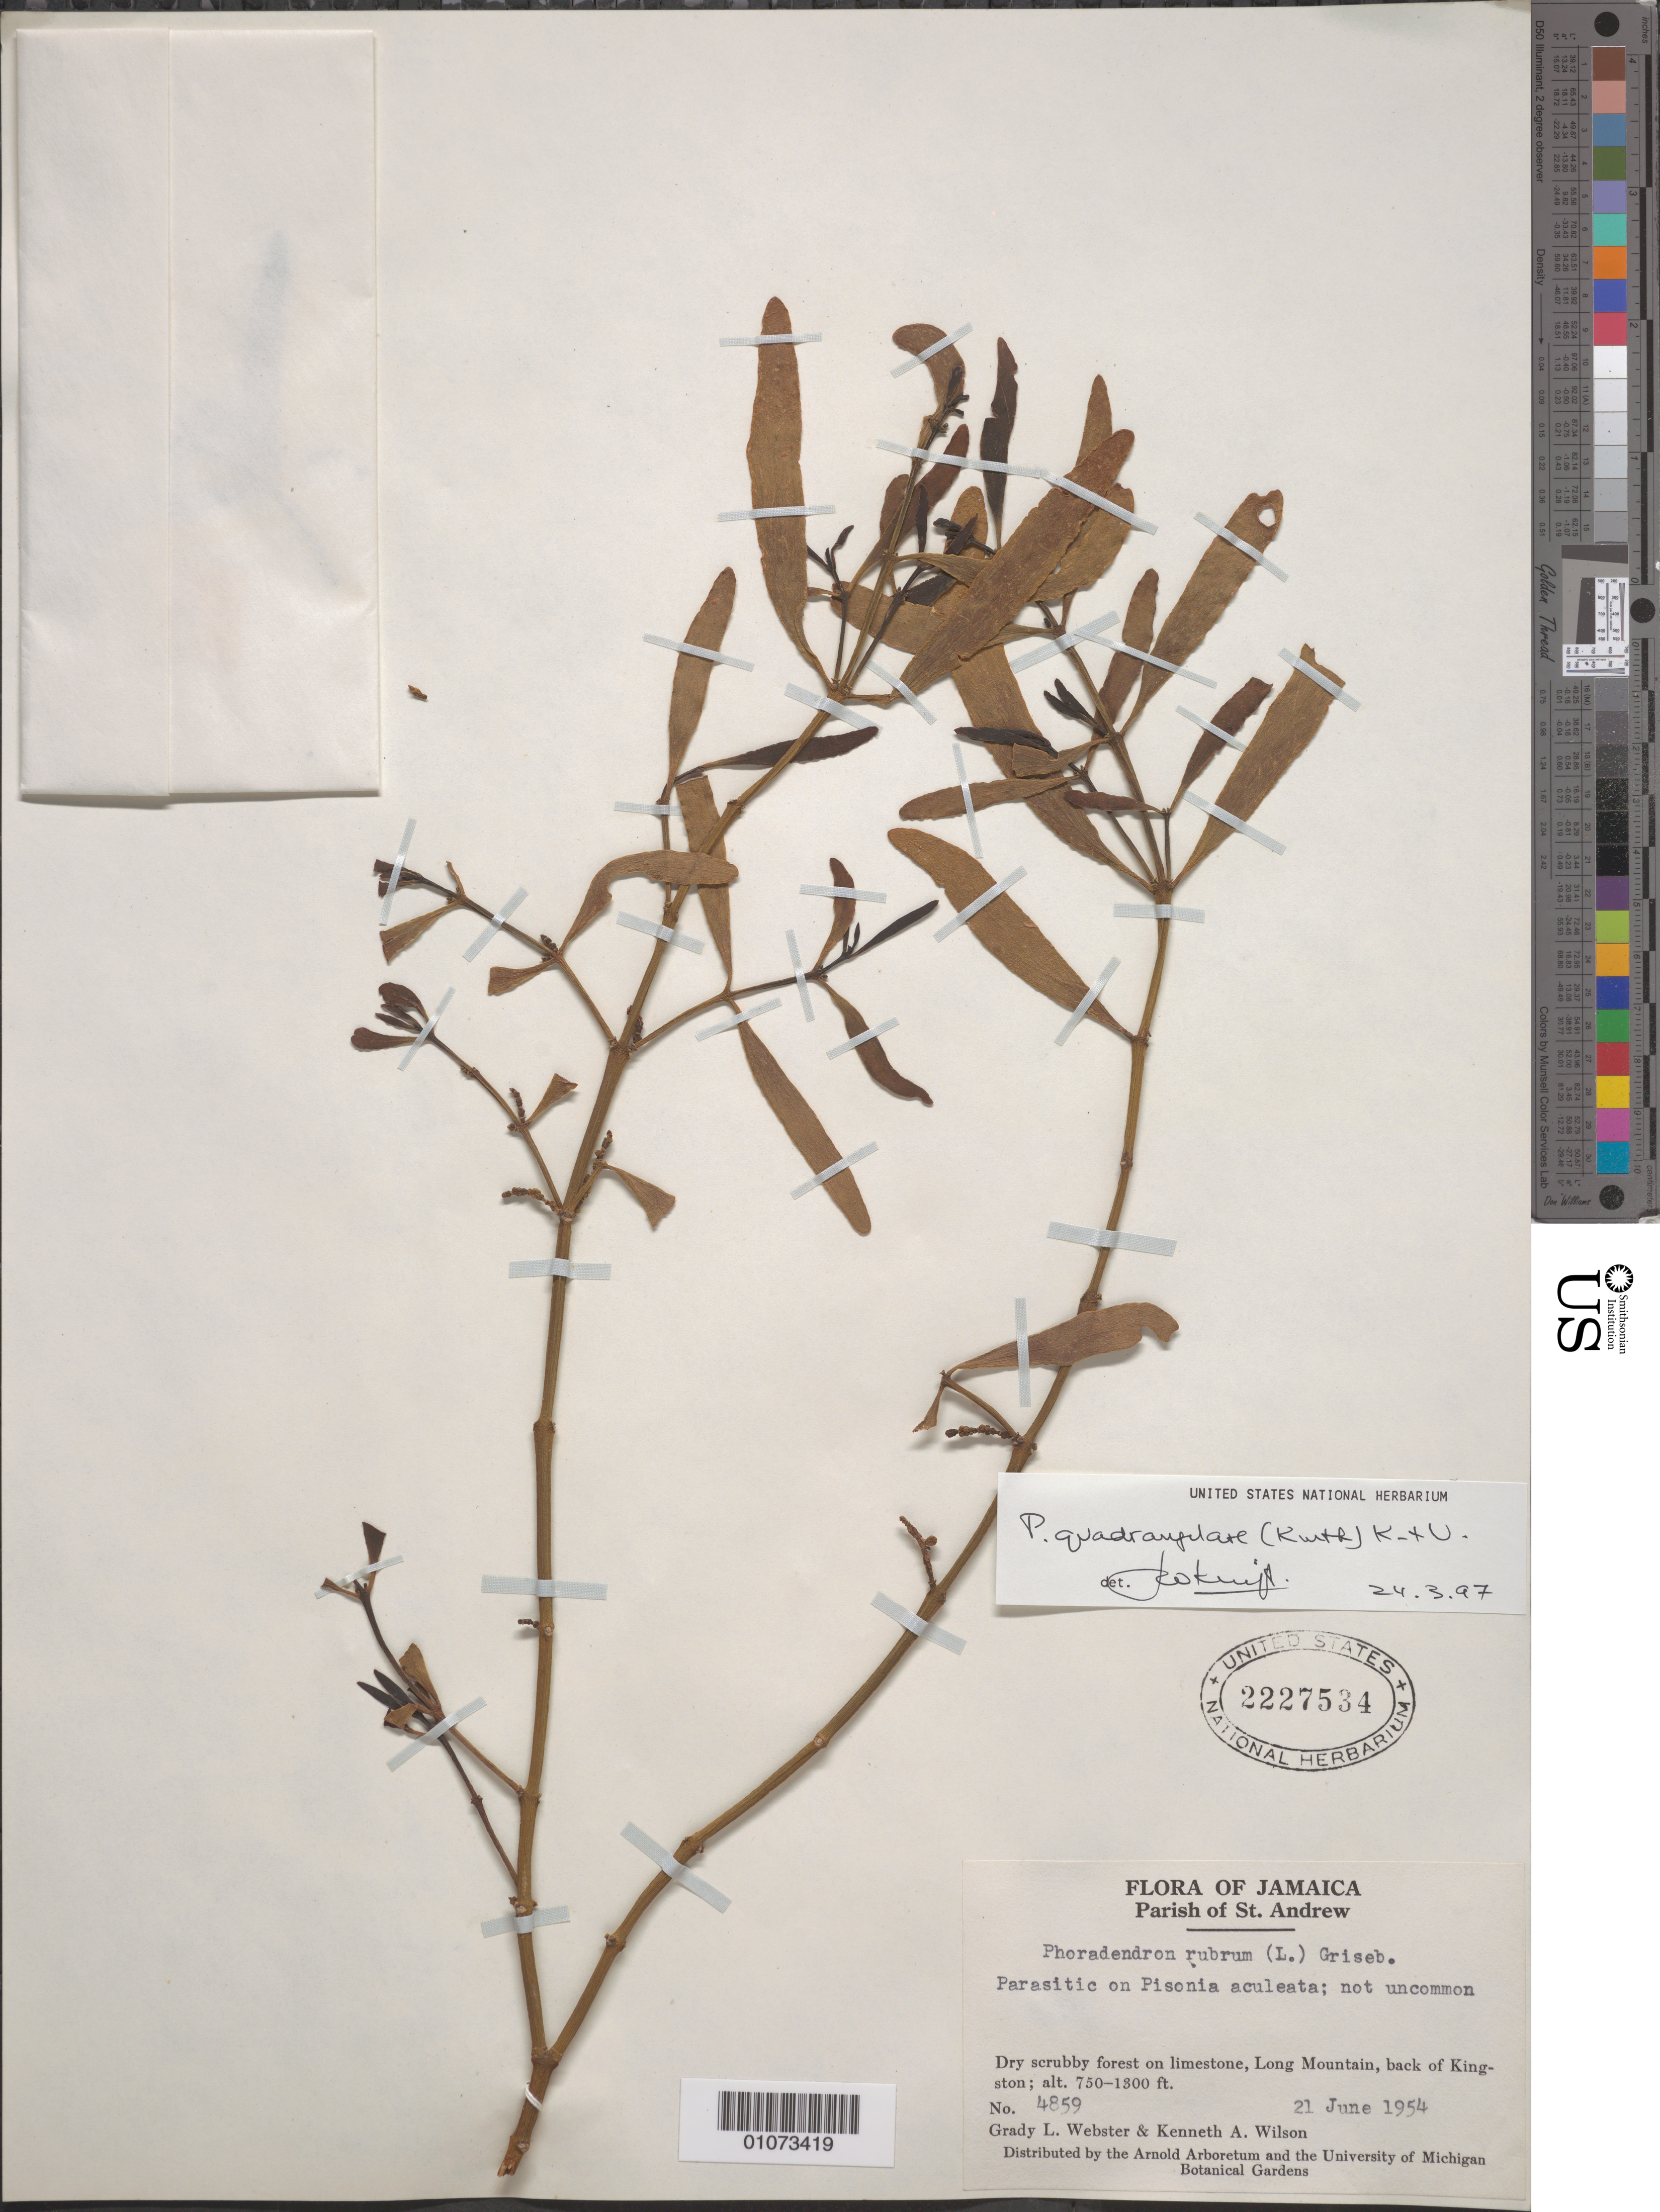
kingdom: Plantae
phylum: Tracheophyta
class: Magnoliopsida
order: Santalales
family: Viscaceae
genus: Phoradendron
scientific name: Phoradendron quadrangulare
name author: (Kunth) Griseb.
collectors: G. L. Webster & K. A. Wilson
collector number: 4859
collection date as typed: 21 Jun 1954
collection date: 1954-06-21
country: Jamaica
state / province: Saint Andrew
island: Jamaica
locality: Back of Kingston, Long Mountain.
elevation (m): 229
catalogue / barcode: US 2227534